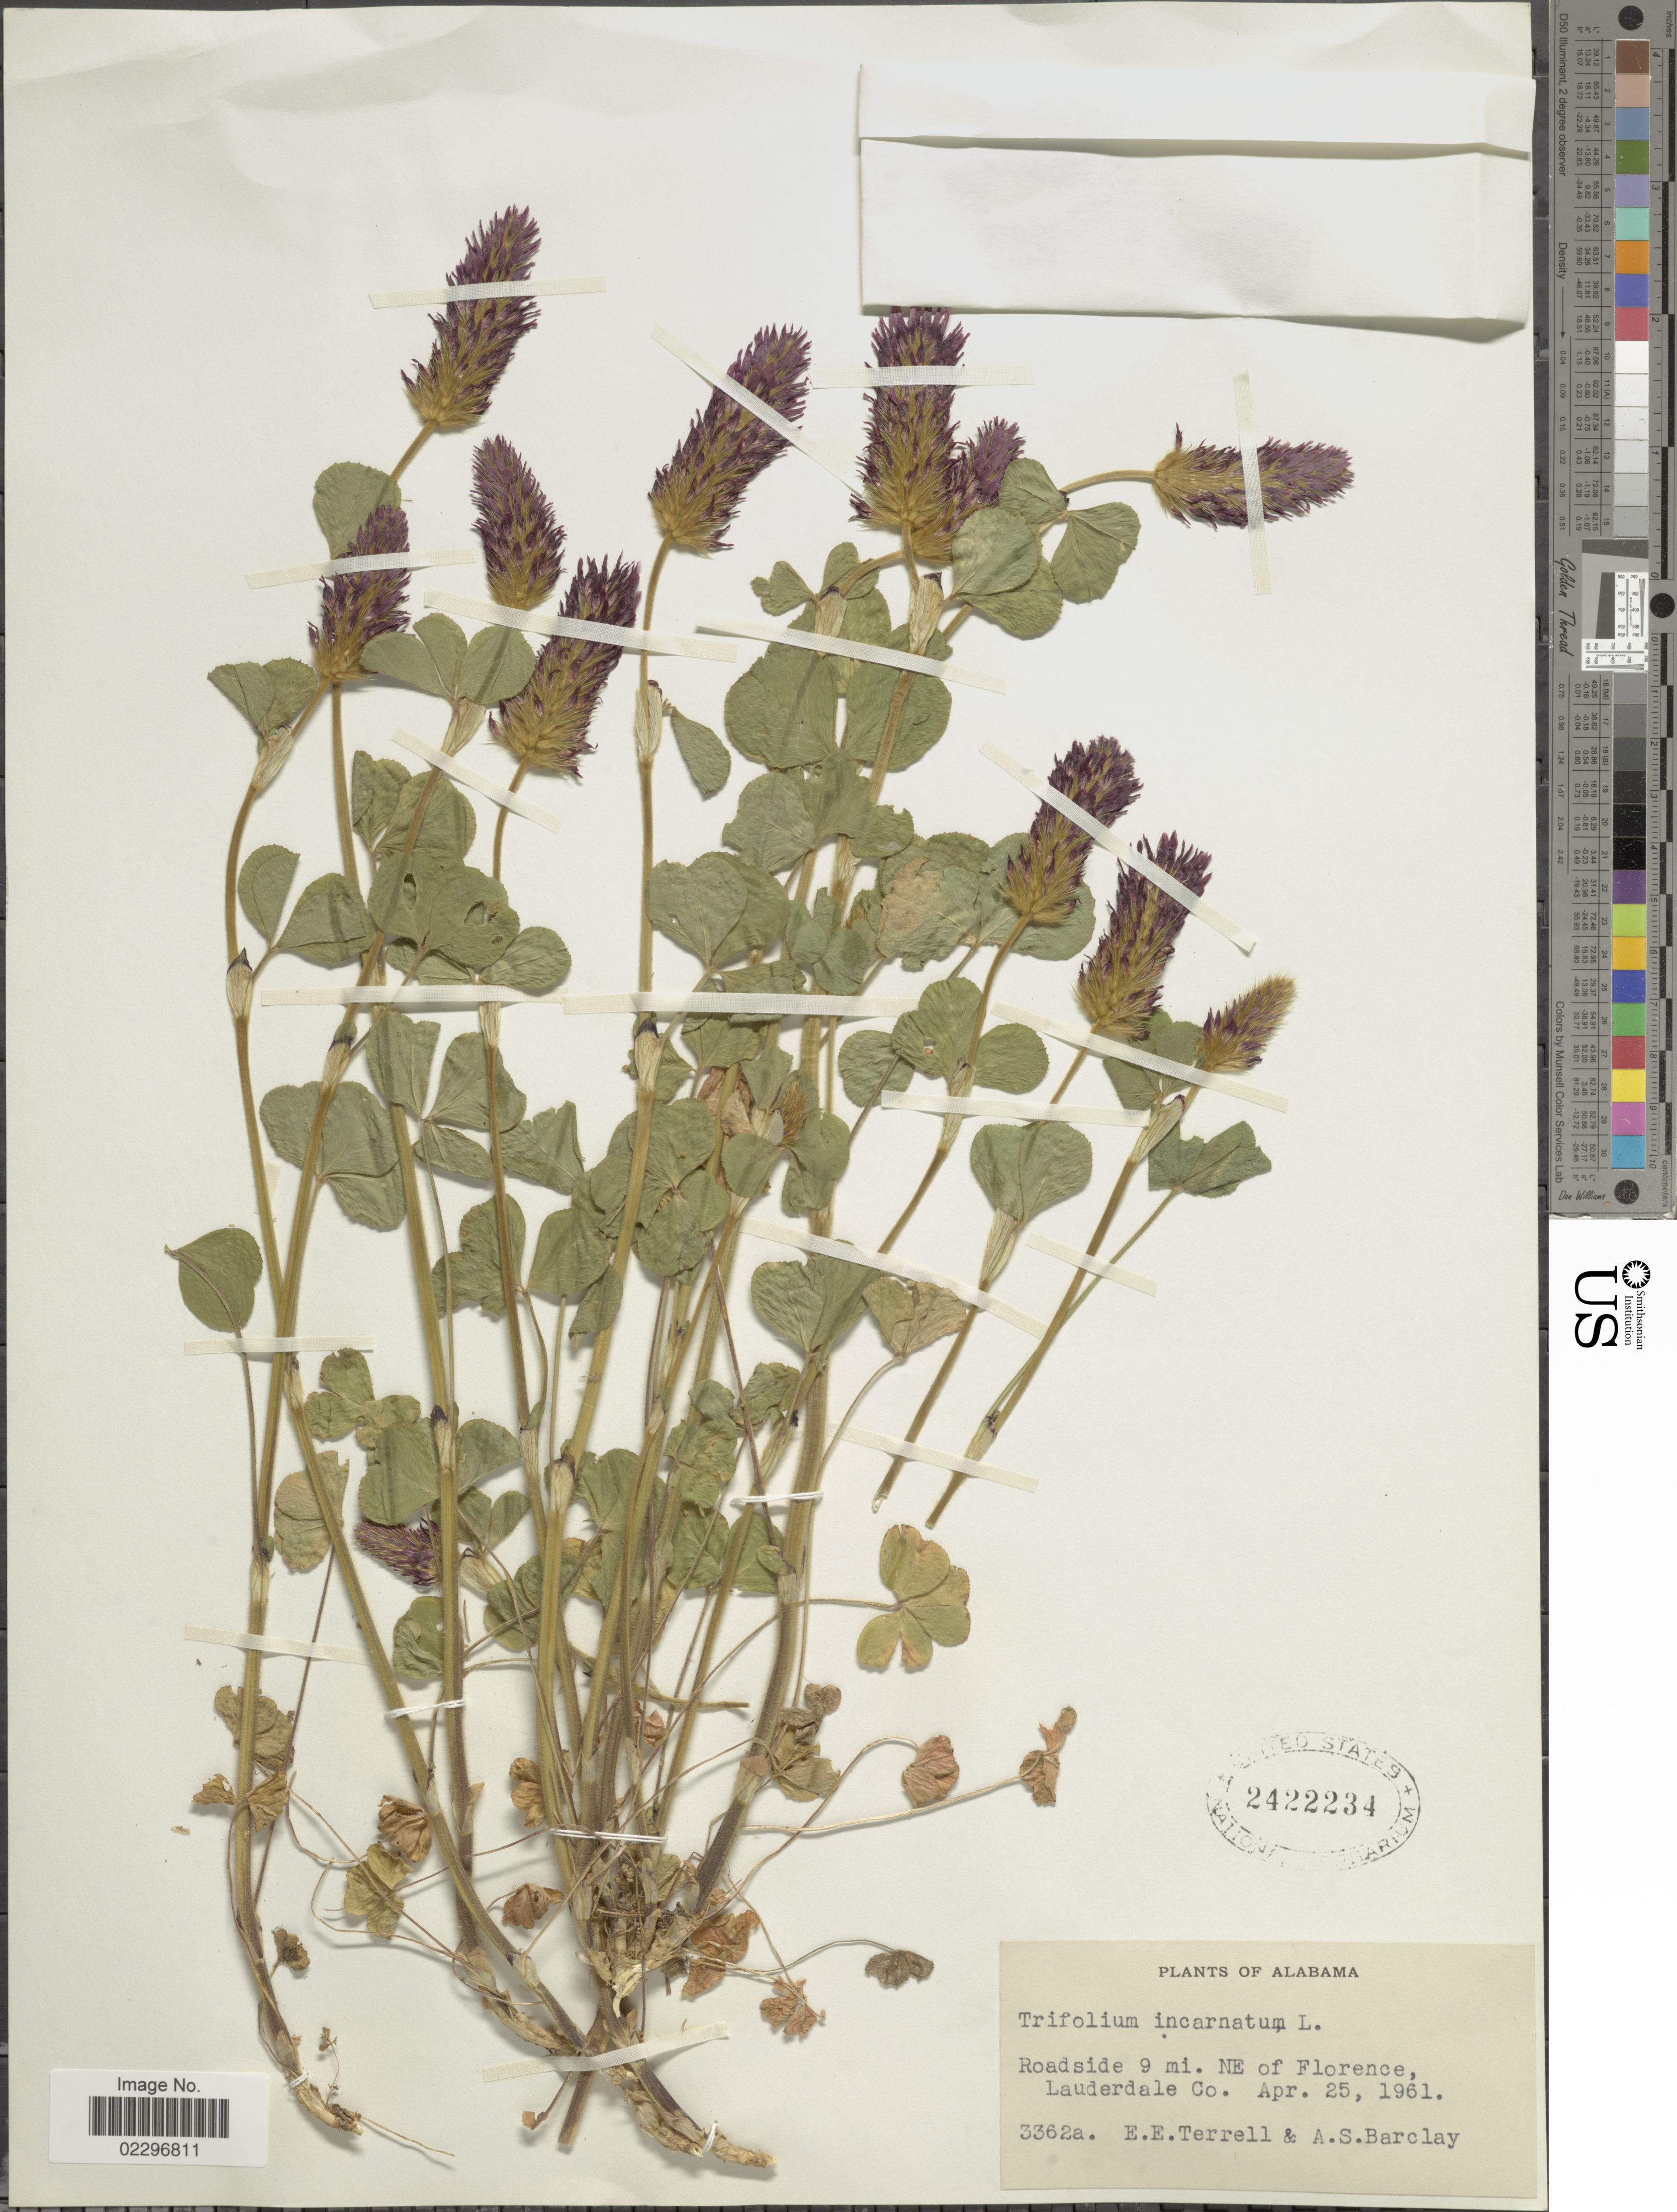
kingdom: Plantae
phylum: Tracheophyta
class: Magnoliopsida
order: Fabales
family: Fabaceae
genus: Trifolium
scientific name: Trifolium incarnatum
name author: L.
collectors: E. E. Terrell & A. S. Barclay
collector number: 3362a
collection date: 1961-04-25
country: United States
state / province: Alabama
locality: Roadside 9 mi. NE of Florence, Lauderdale Co.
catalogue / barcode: US 2422234